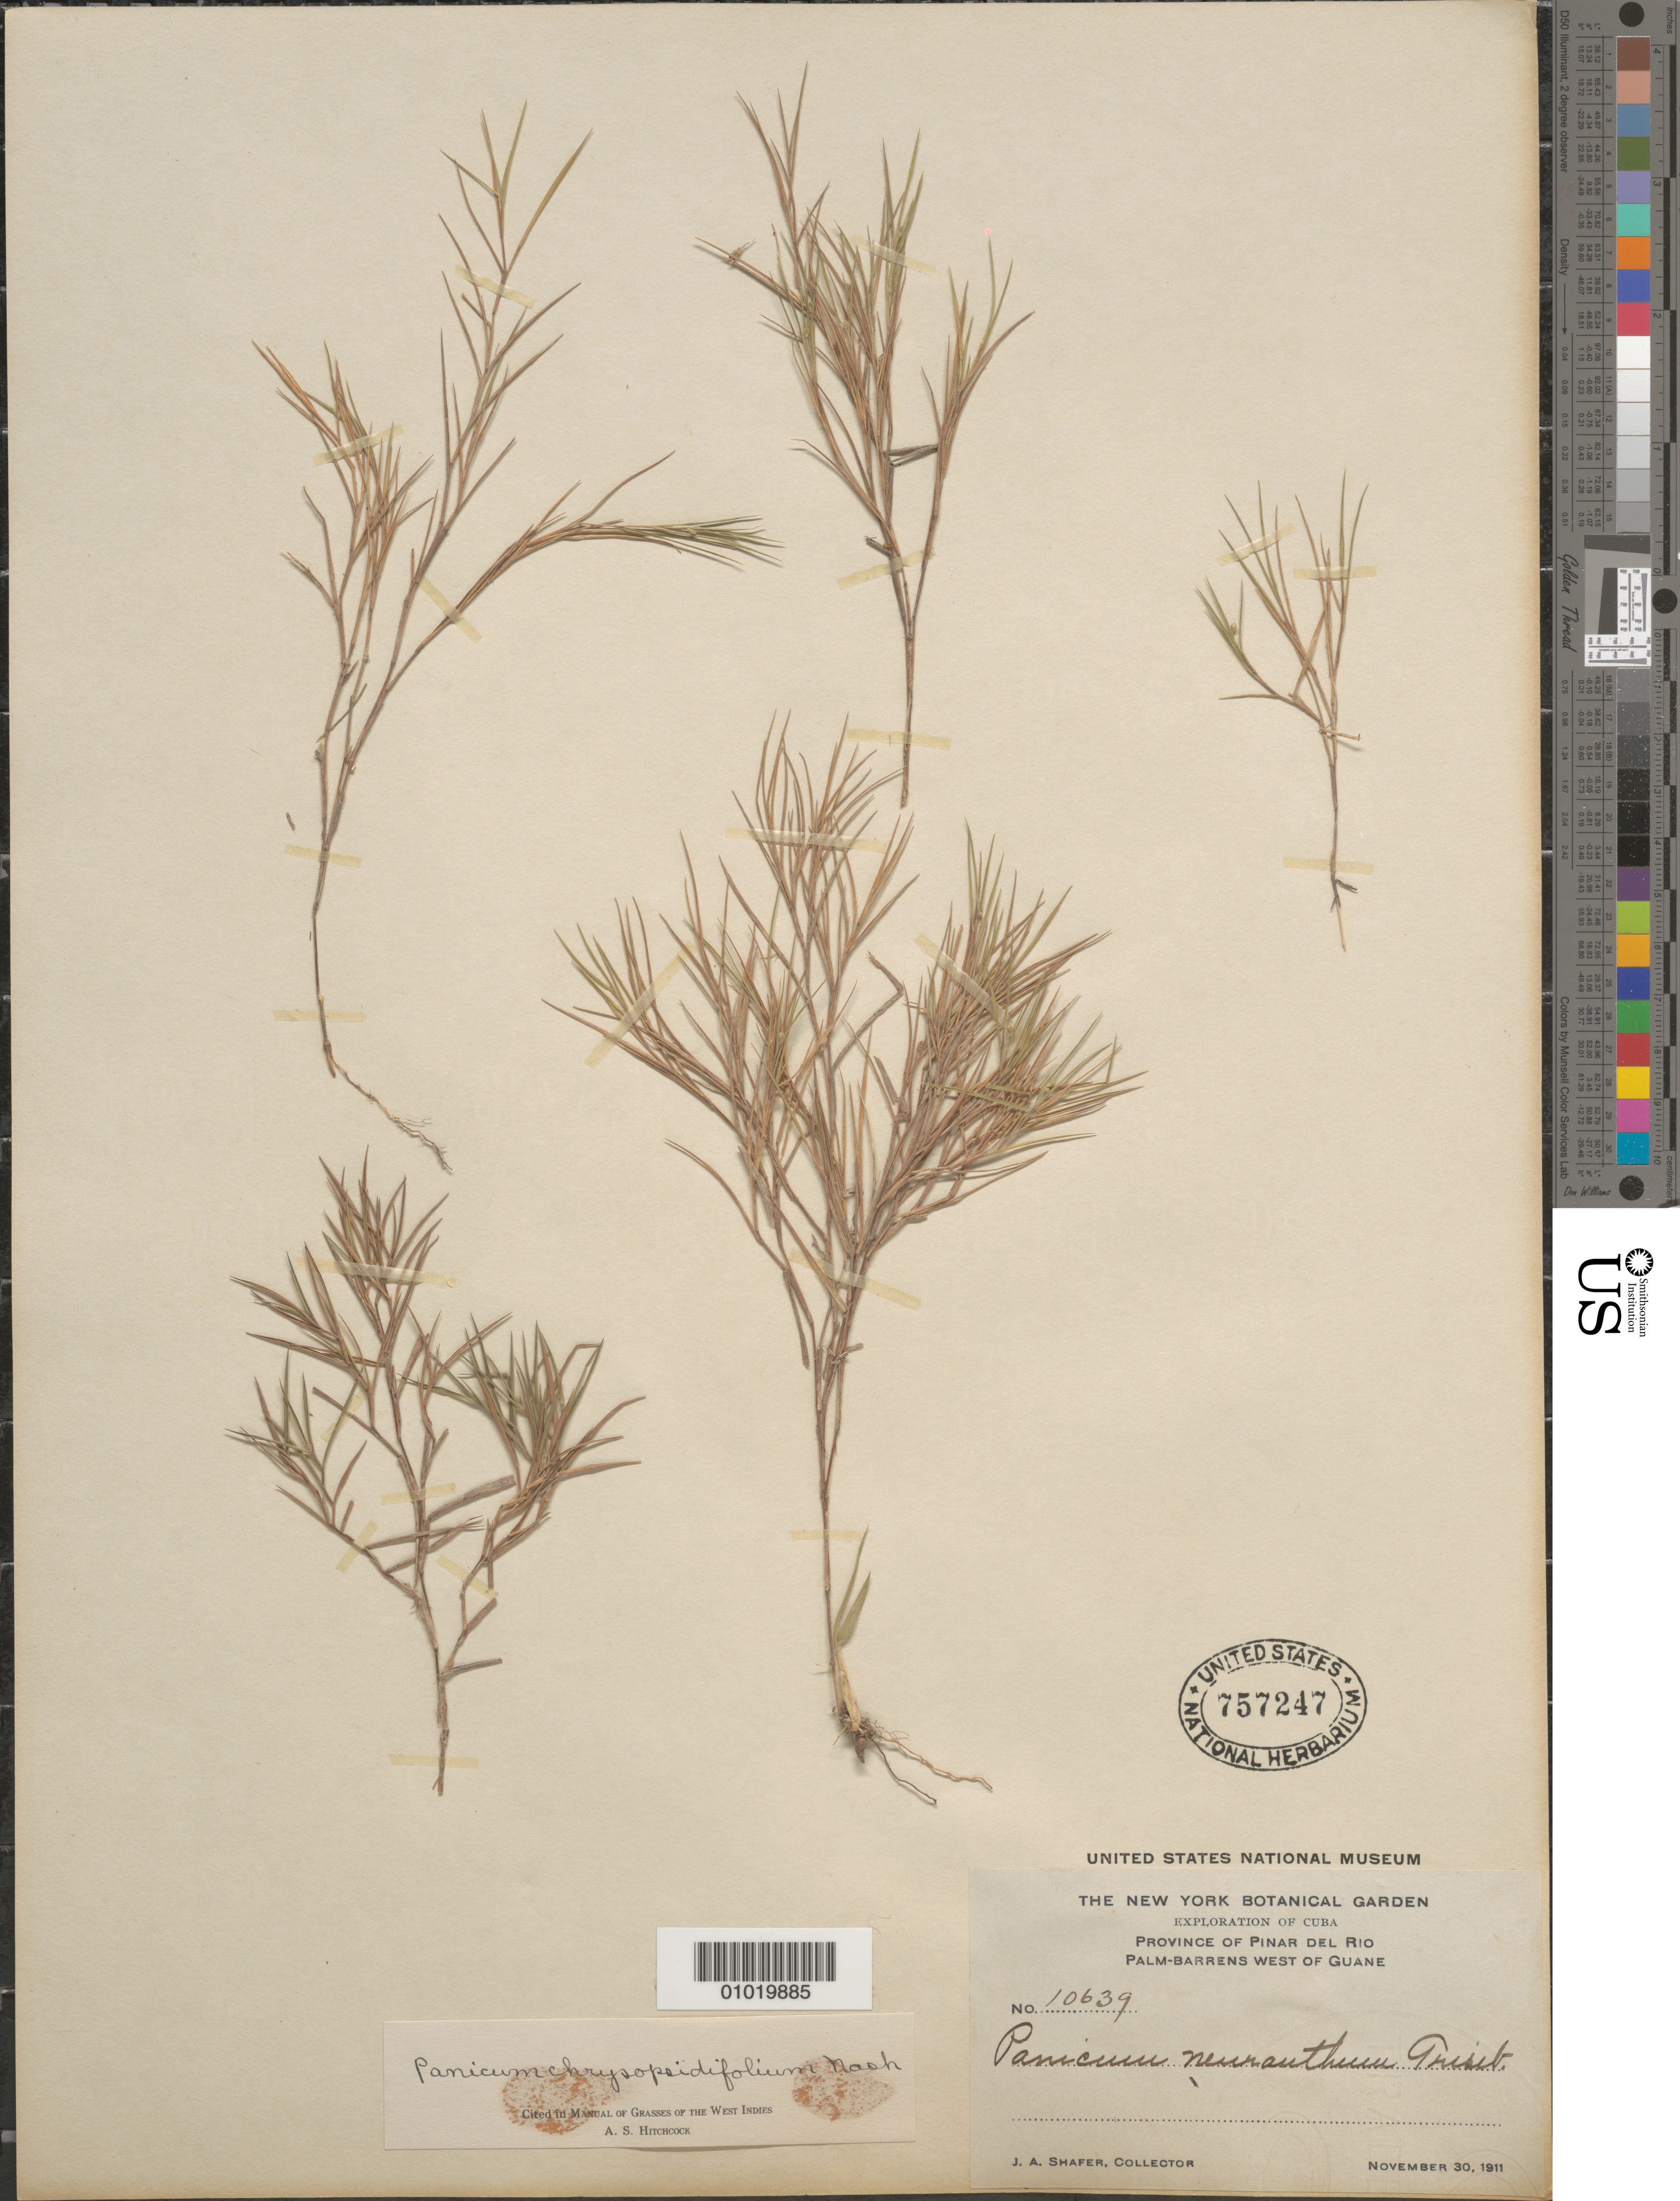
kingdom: Plantae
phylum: Tracheophyta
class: Liliopsida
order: Poales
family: Poaceae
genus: Panicum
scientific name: Panicum chrysopsidifolium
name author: Nash ex Small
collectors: J. A. Shafer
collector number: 10639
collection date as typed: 30 Nov 1911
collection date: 1911-11-30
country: Cuba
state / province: Pinar del Rio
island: Cuba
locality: Palm-Barrens West of Guane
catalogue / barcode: US 757247